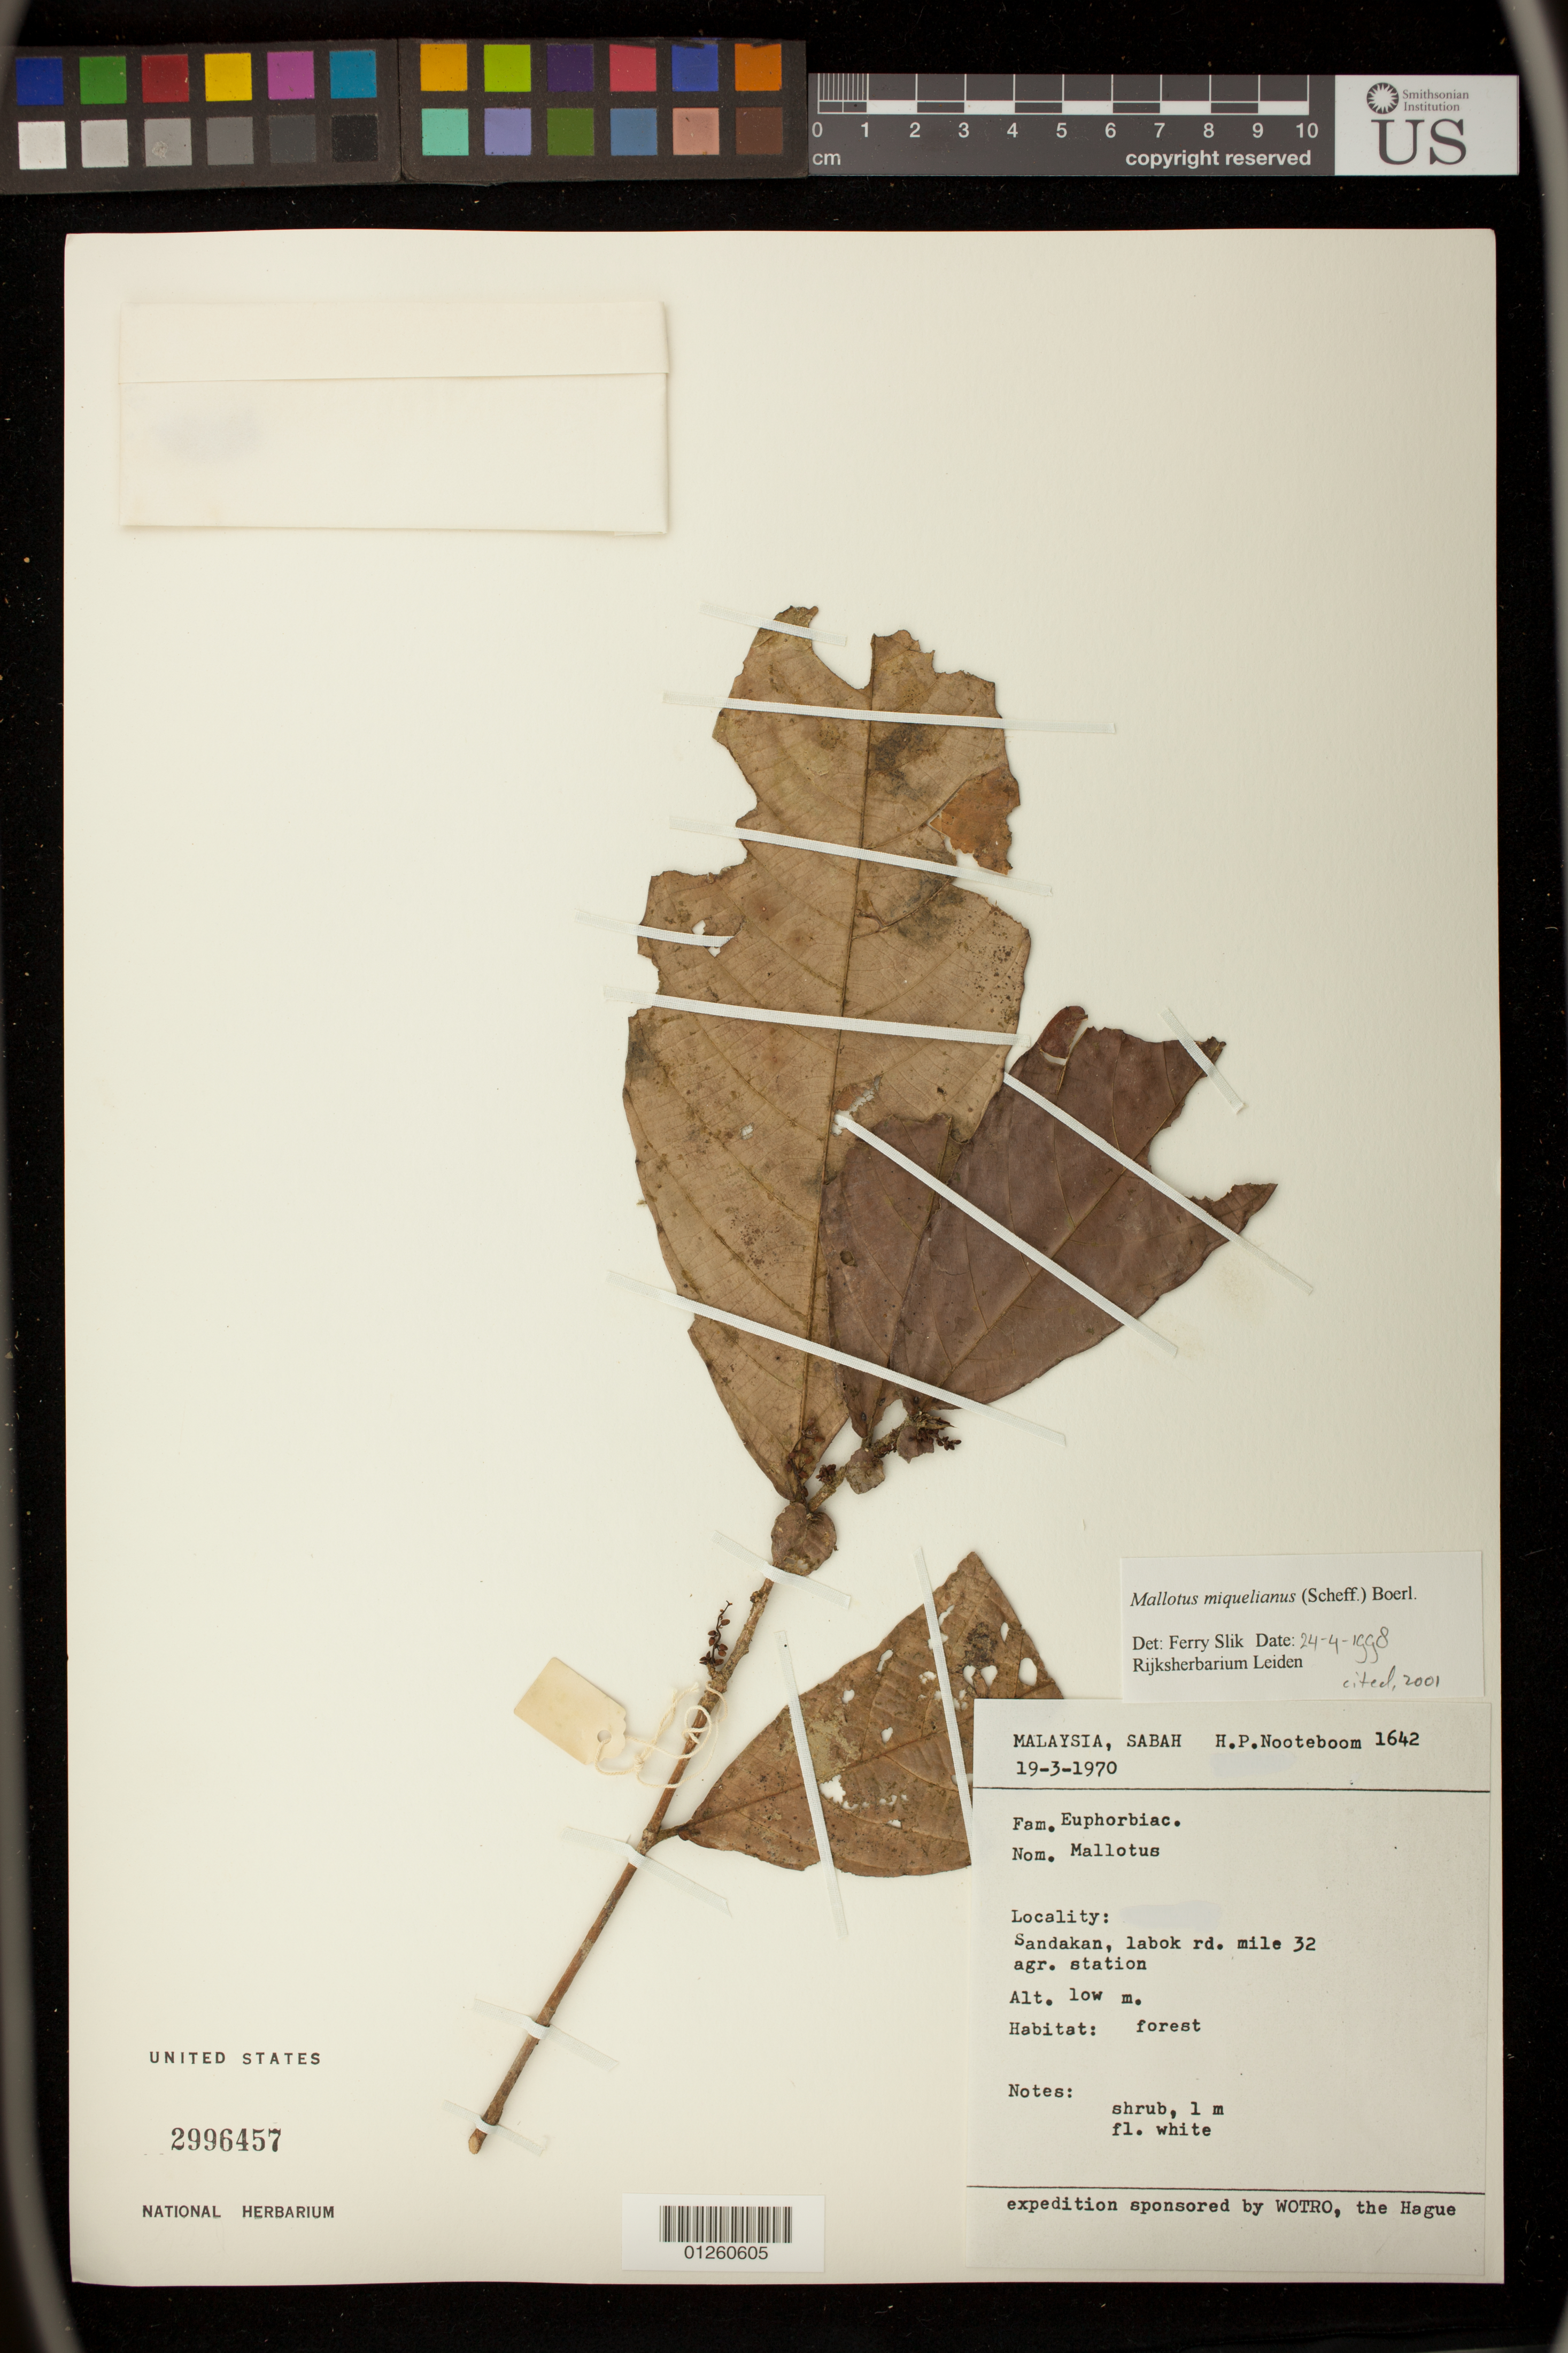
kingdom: Plantae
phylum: Tracheophyta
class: Magnoliopsida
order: Malpighiales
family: Euphorbiaceae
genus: Mallotus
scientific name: Mallotus miquelianus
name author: (Scheff.) Boerl.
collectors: H. P. Nooteboom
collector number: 1642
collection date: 1970-03-19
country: Malaysia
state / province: Sabah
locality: Sandakan, labok rd. mile 32, agr. station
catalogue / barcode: US 2996457